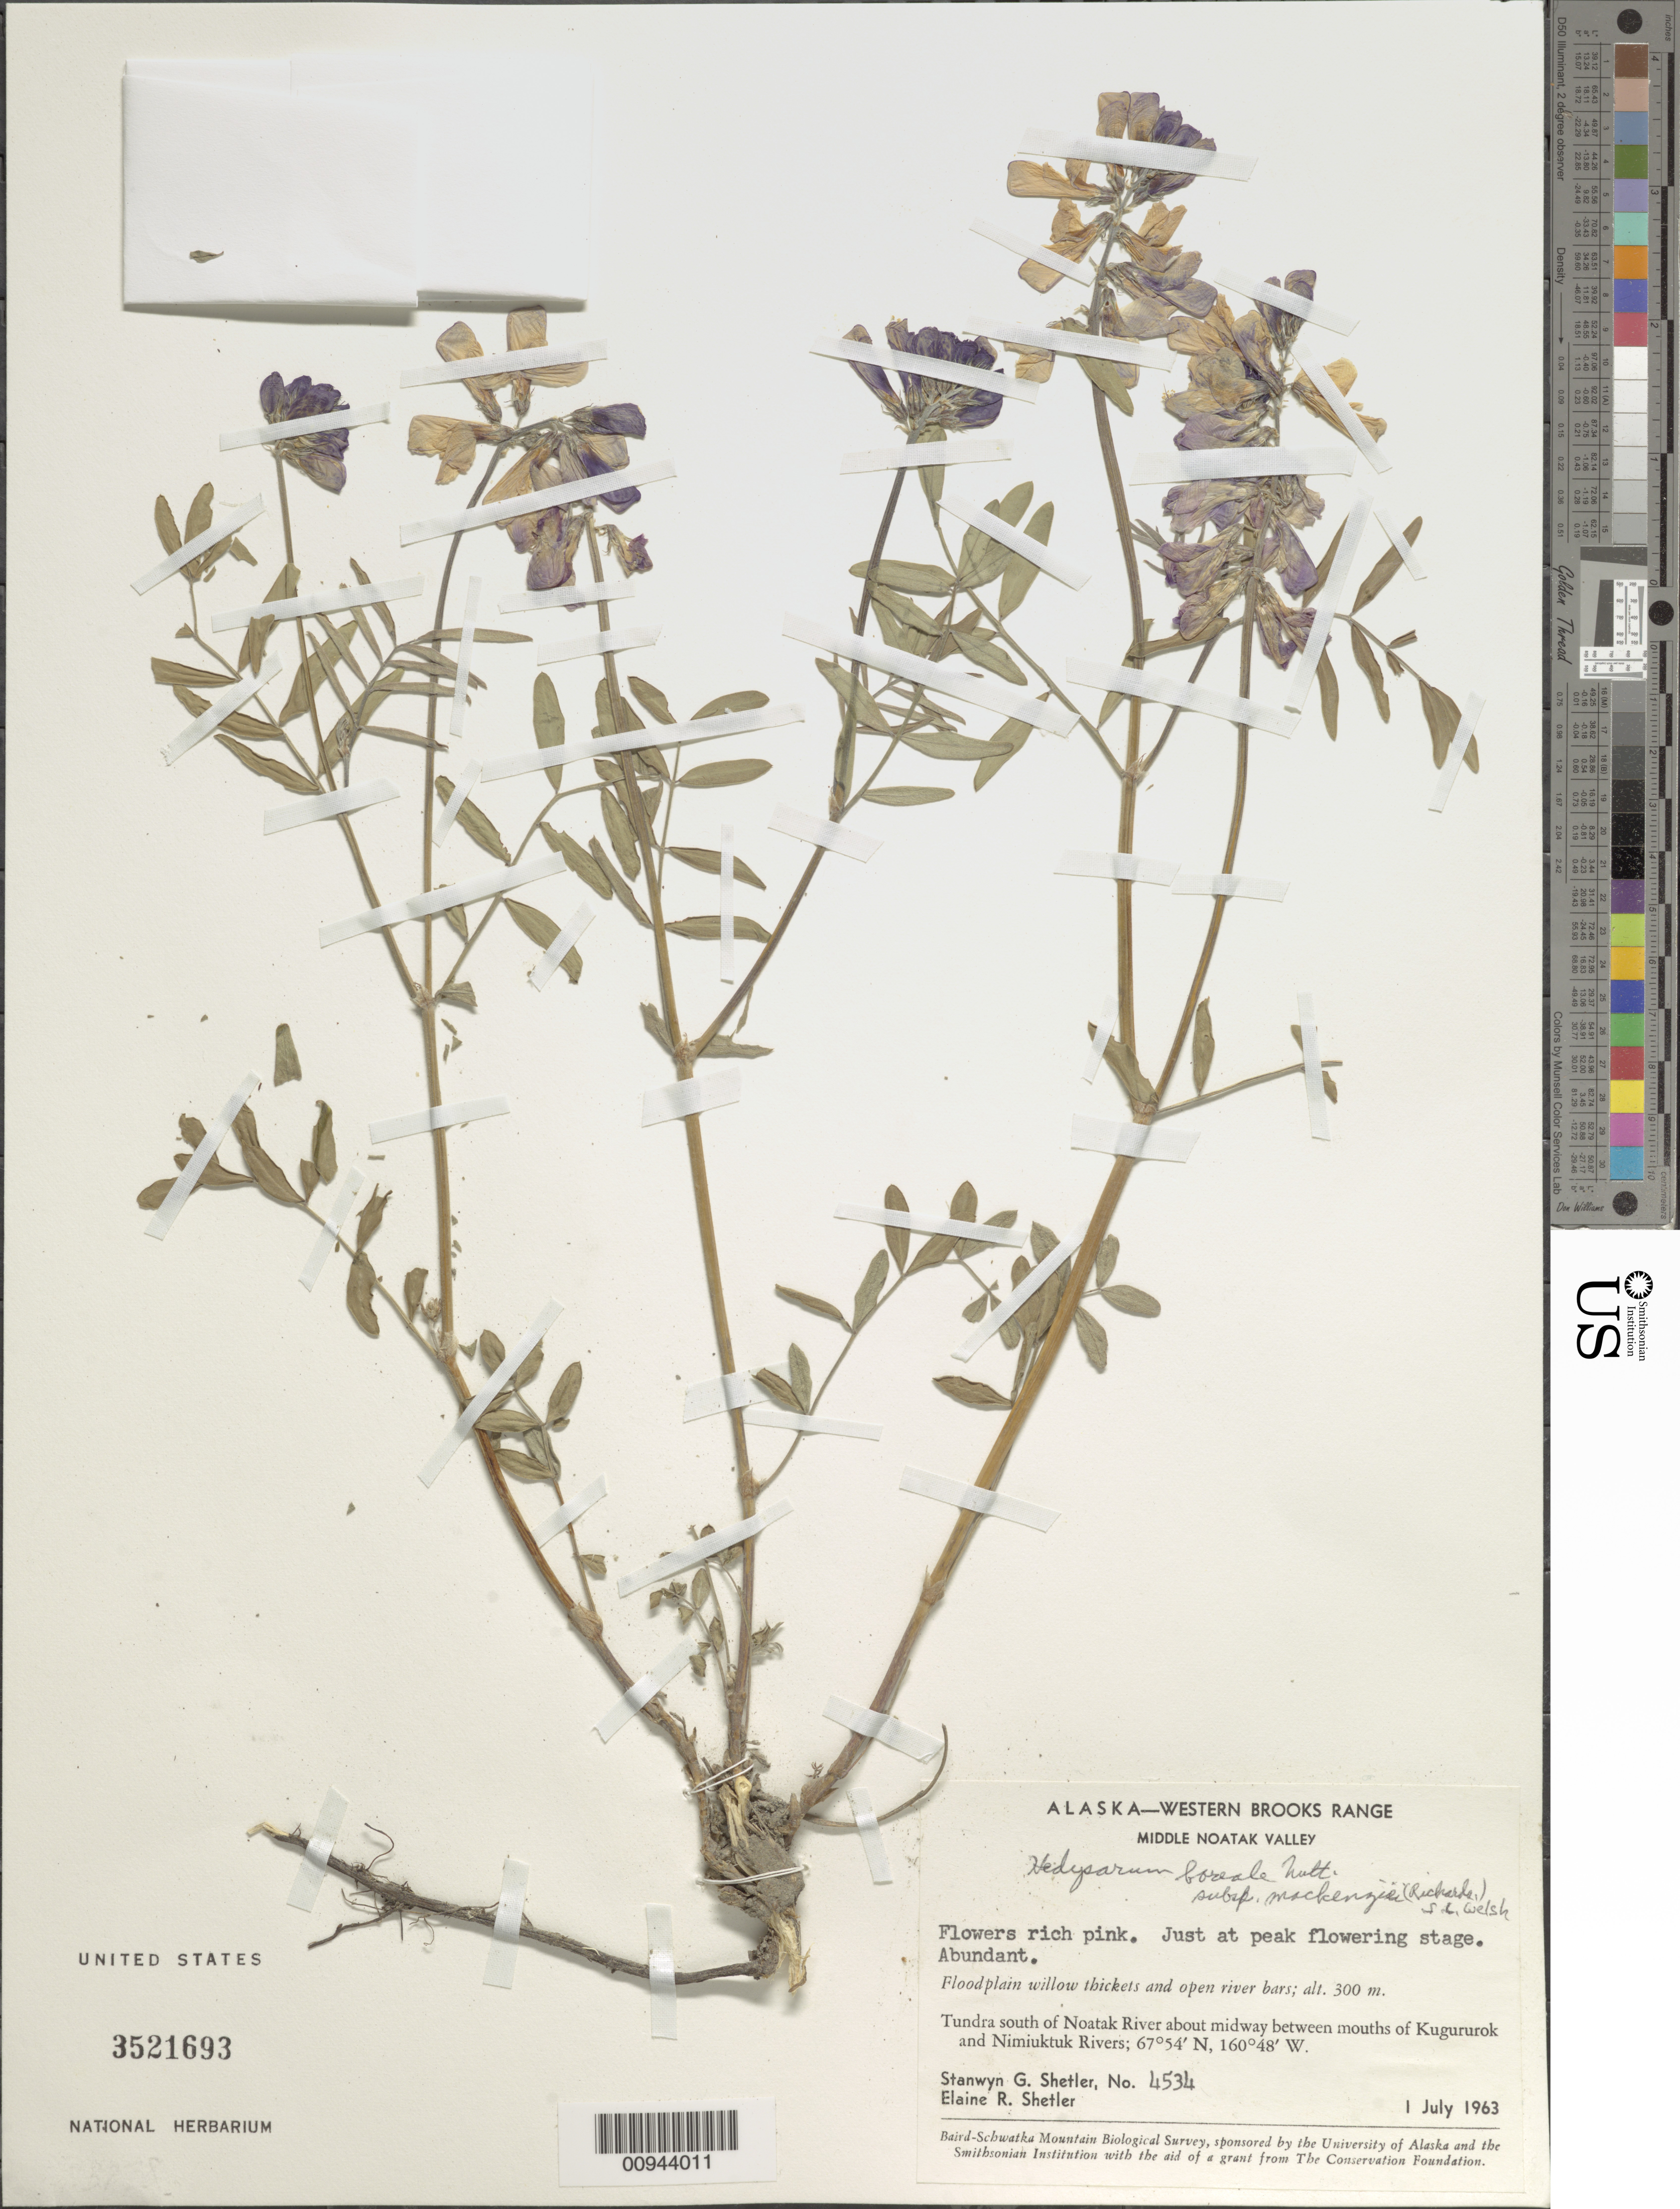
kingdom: Plantae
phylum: Tracheophyta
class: Magnoliopsida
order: Fabales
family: Fabaceae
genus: Hedysarum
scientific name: Hedysarum sp.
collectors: S. Shetler & E. R. Shetler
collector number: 4534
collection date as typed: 01 Jul 1963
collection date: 1963-07-01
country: United States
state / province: Alaska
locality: S of Noatak River about midway between mouths of Kugururok and Nimiuktuk Rivers. Western Brooks Range, Middle Noatak Valley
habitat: Tundra. Floodplain willow thickets and open river bars.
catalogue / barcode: US 3521693